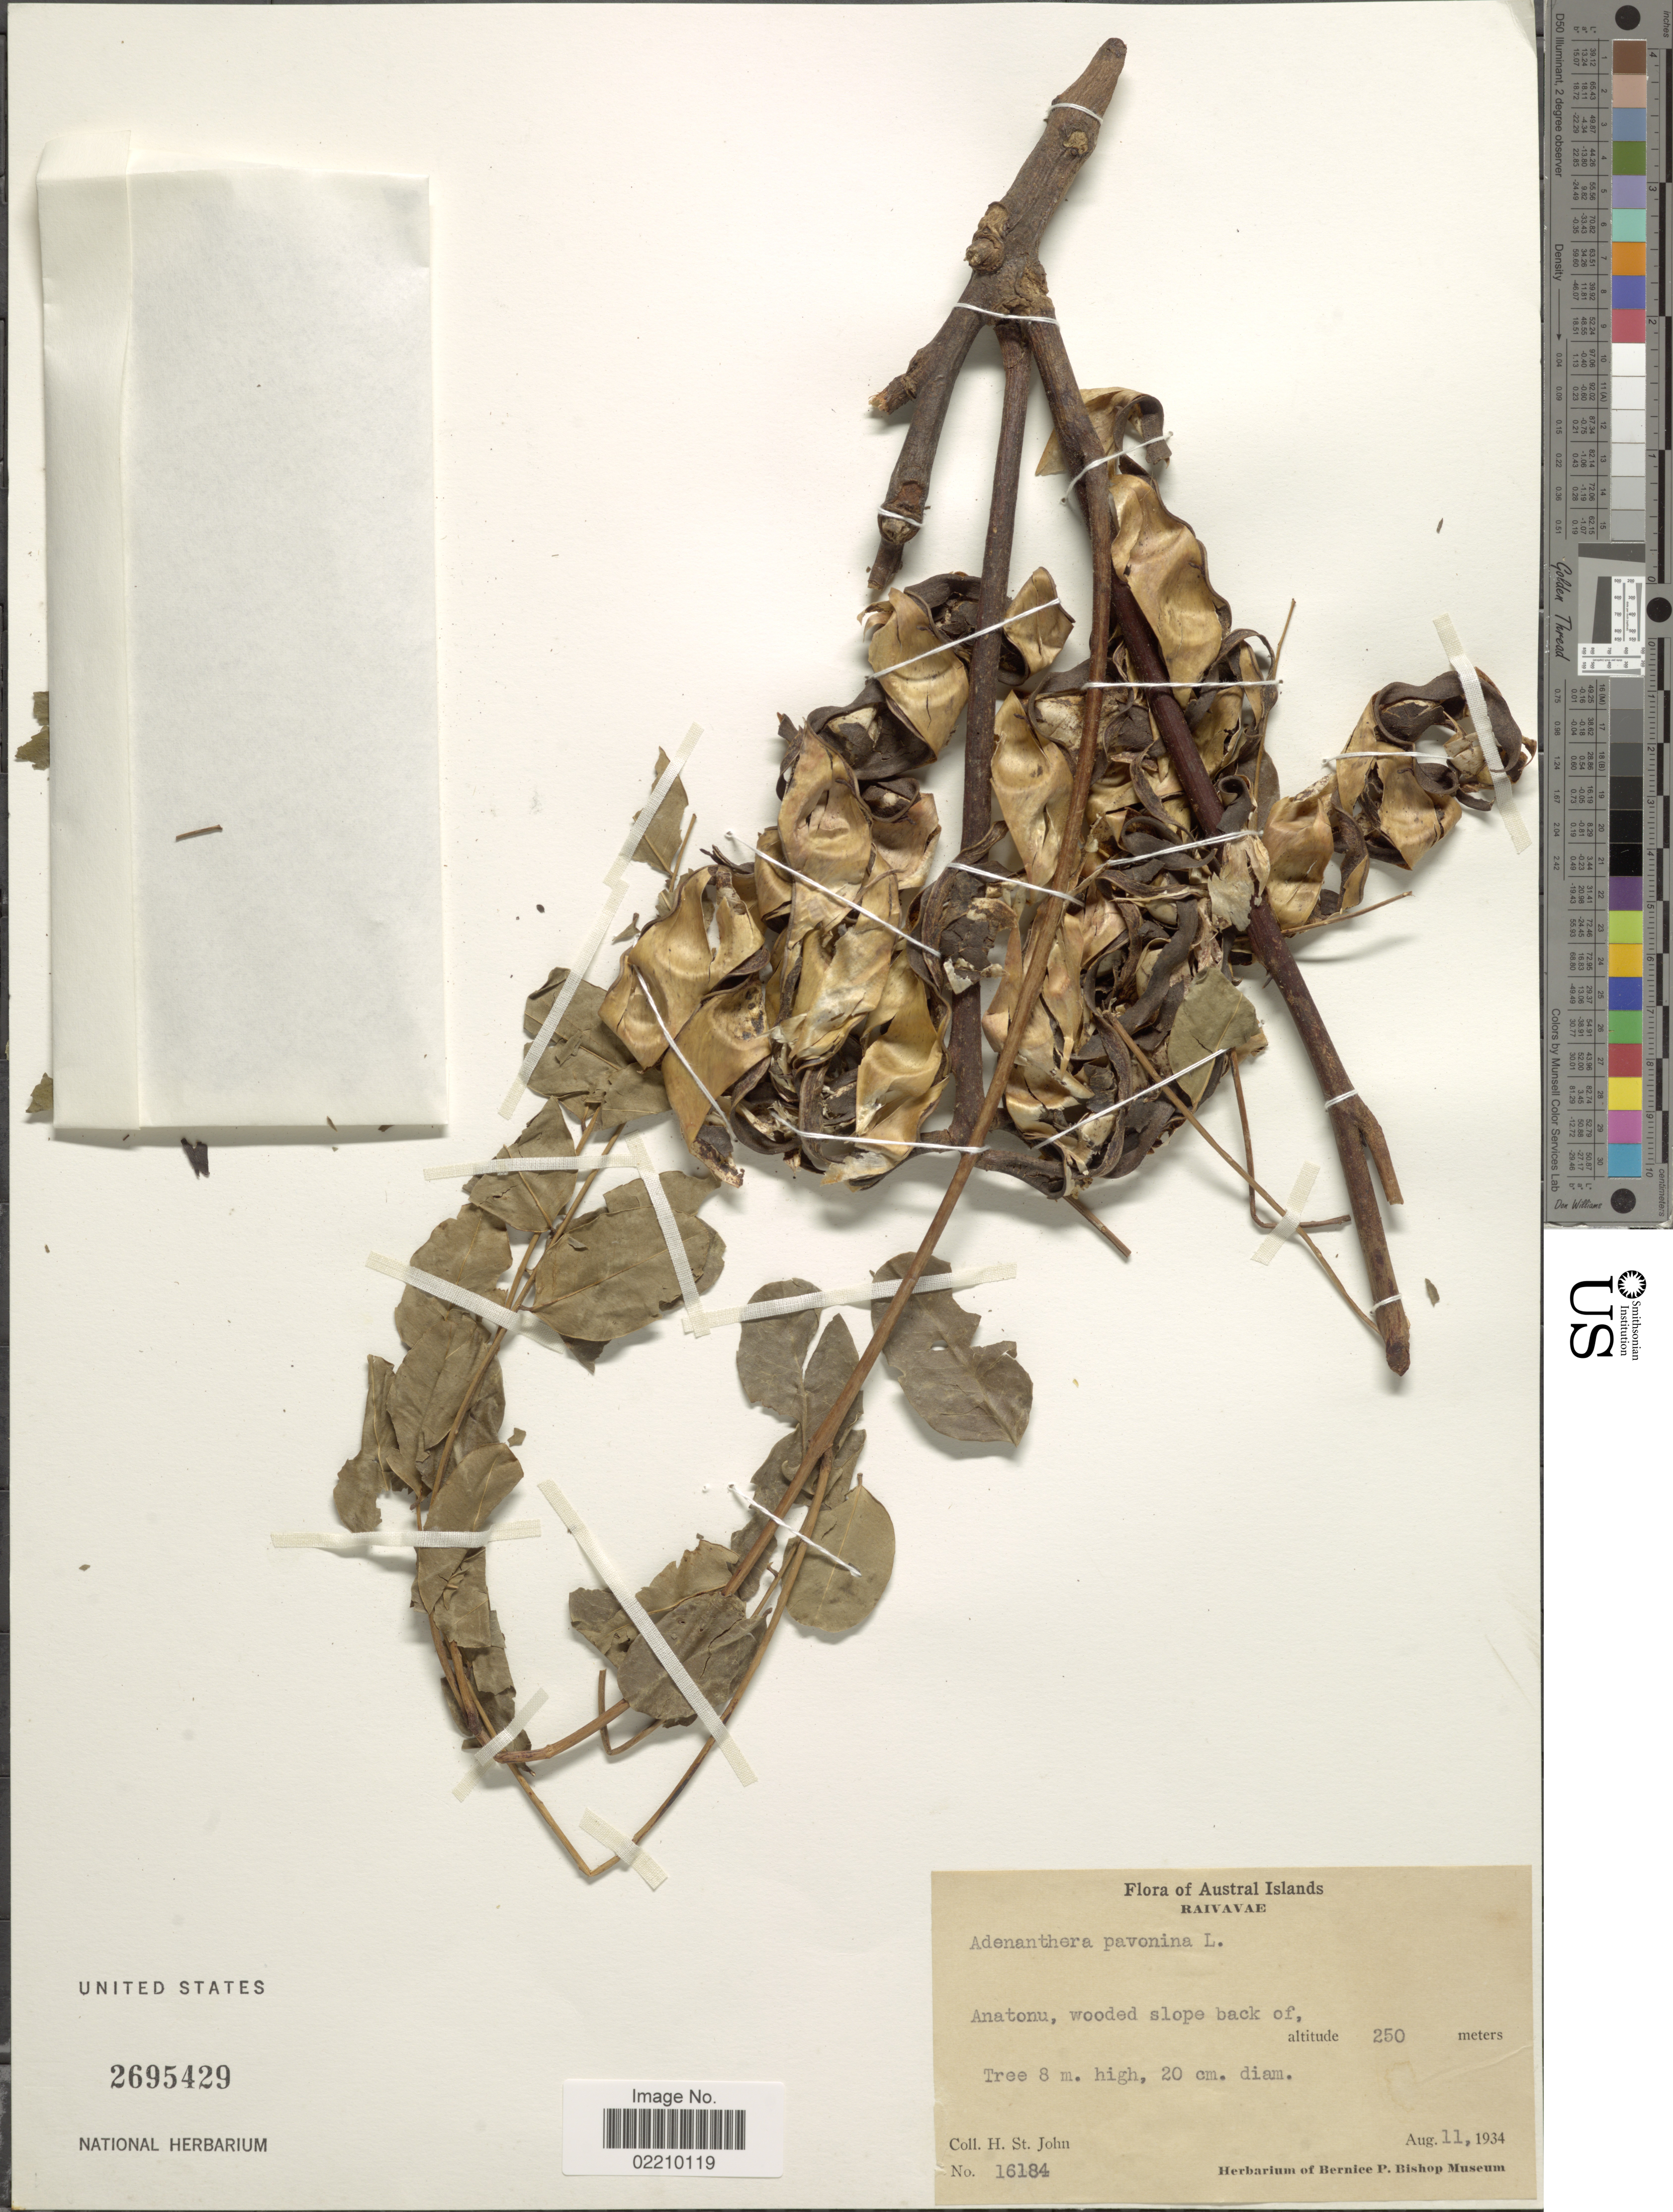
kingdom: Plantae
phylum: Tracheophyta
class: Magnoliopsida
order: Fabales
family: Fabaceae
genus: Adenanthera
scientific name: Adenanthera pavonina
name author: L.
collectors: H. St. John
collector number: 16184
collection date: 1934-08-11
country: French Polynesia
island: Raivavae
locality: Austral Islands, Raivavae, Anatonu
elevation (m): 250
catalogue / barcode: US 2695429